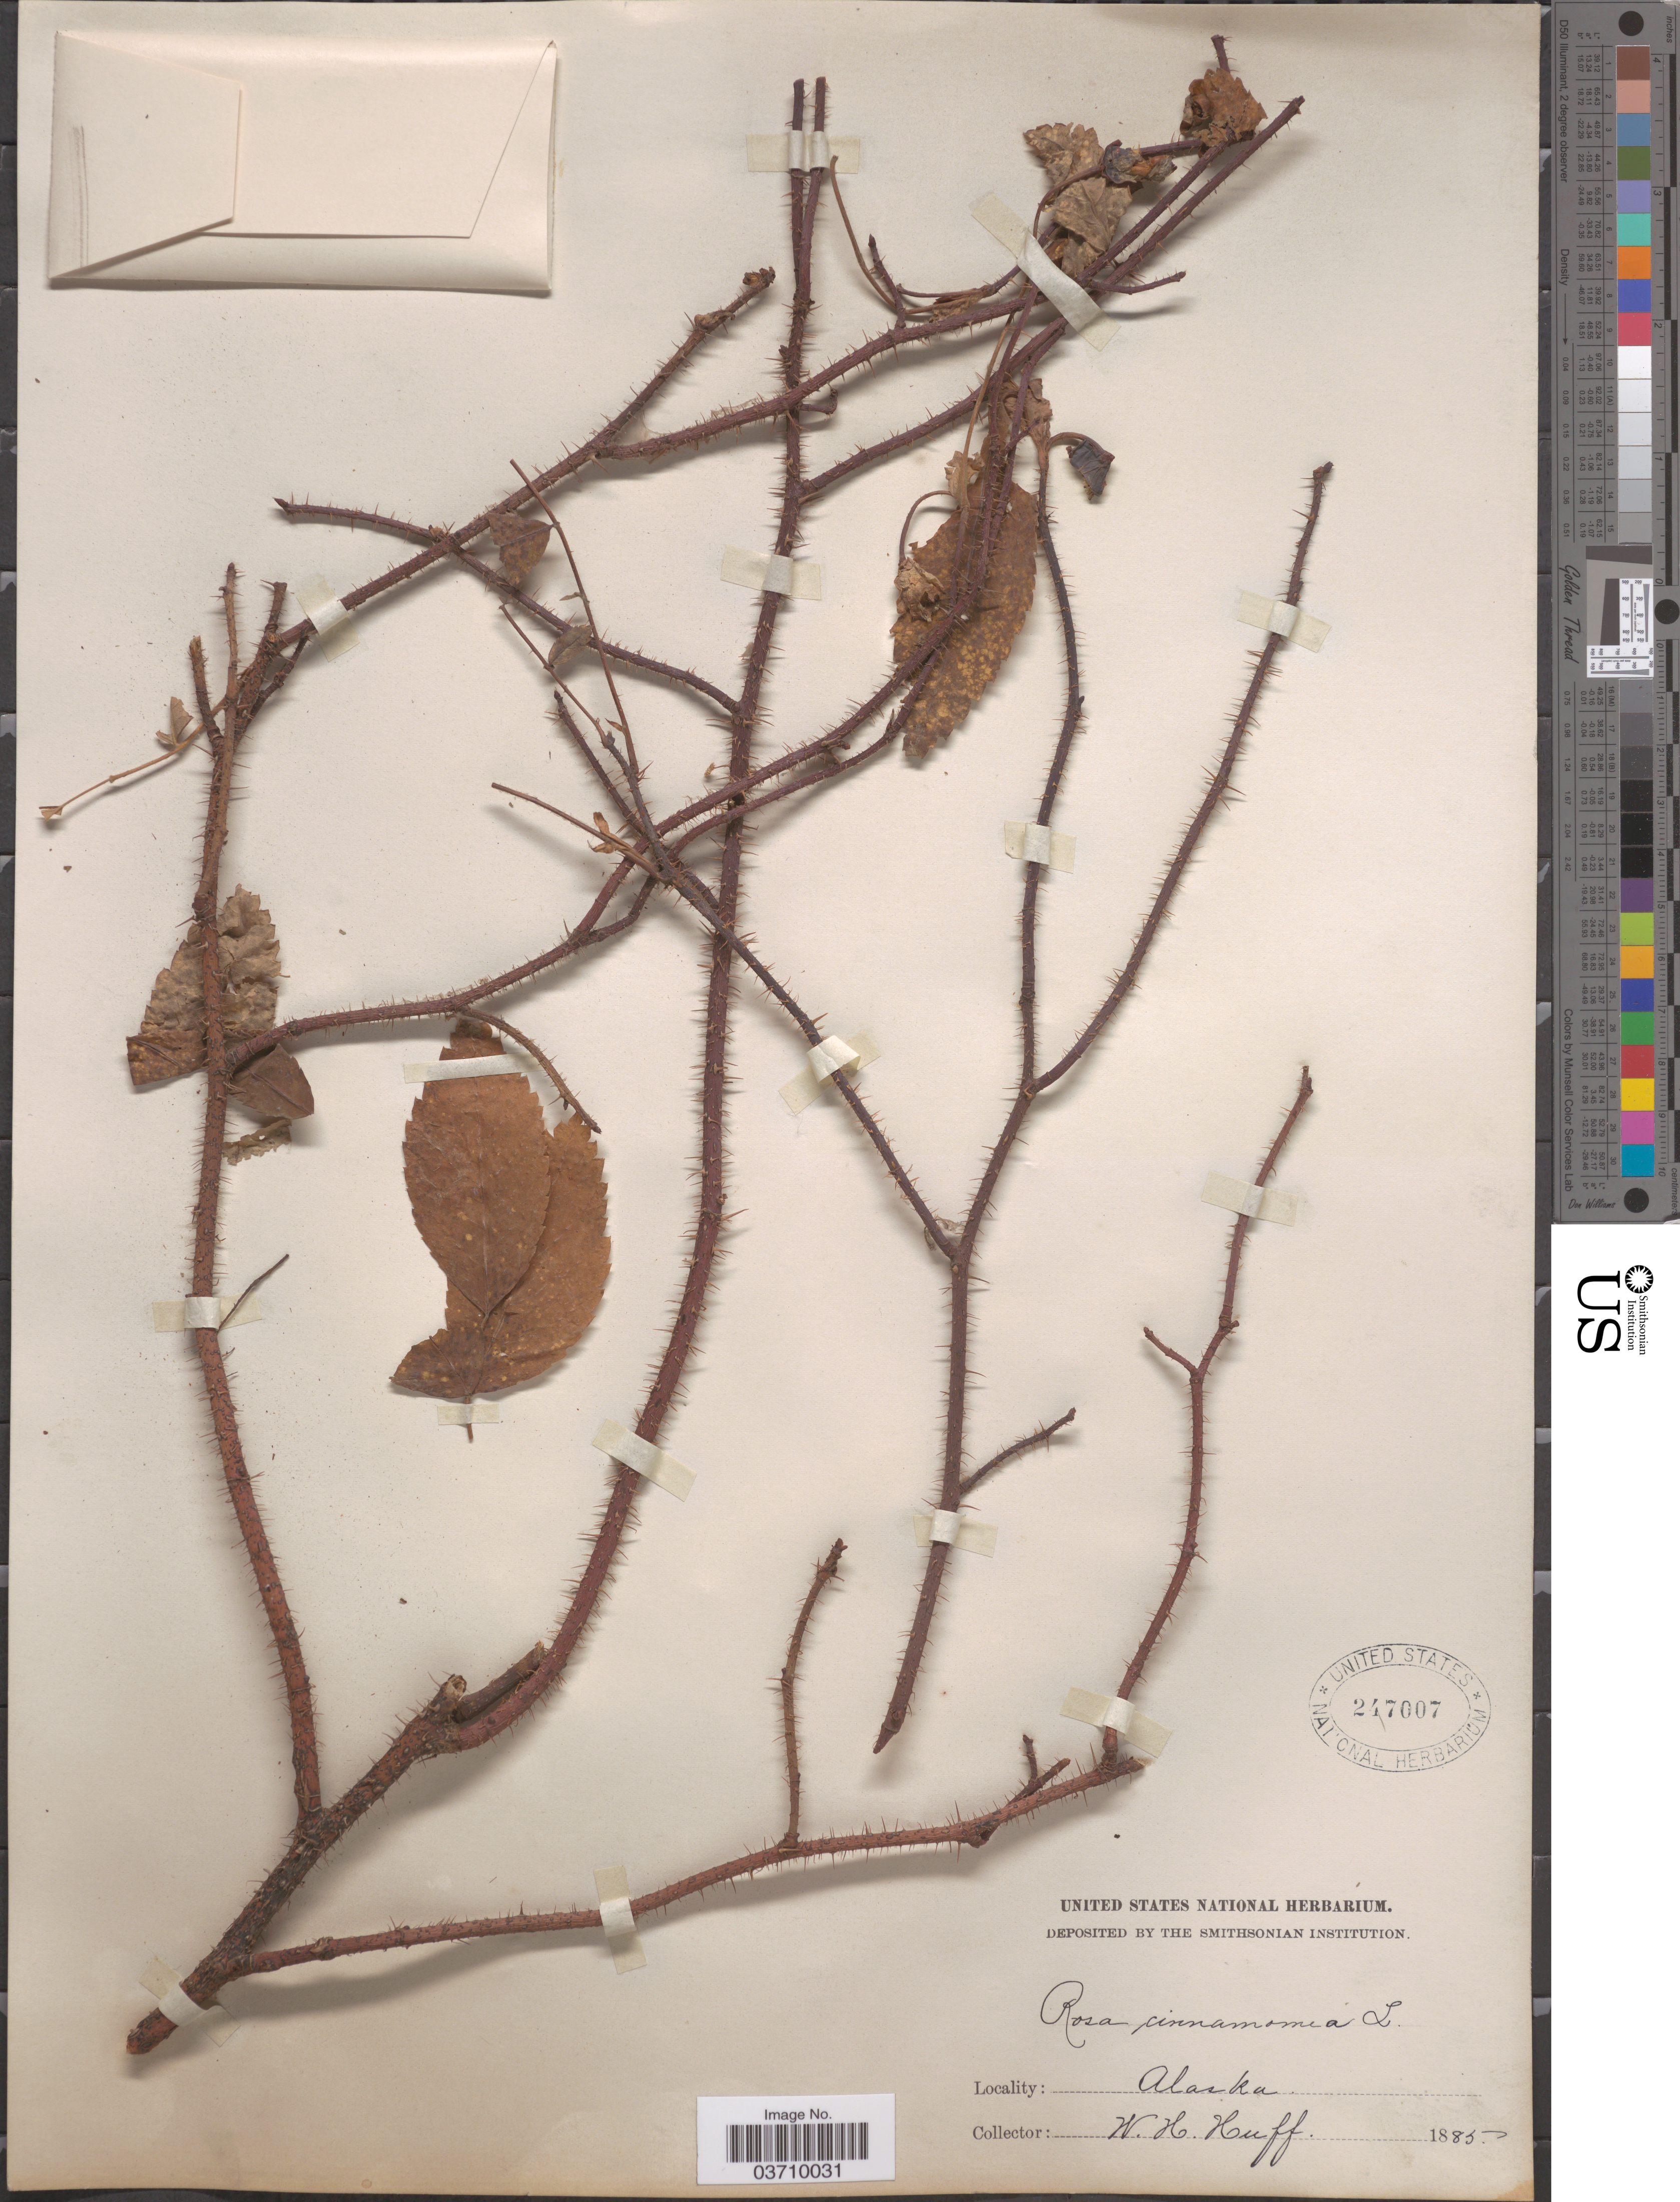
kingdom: Plantae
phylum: Tracheophyta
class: Magnoliopsida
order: Rosales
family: Rosaceae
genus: Rosa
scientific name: Rosa acicularis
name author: Lindl.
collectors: W. Huff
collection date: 1885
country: United States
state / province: Alaska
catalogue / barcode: US 247007